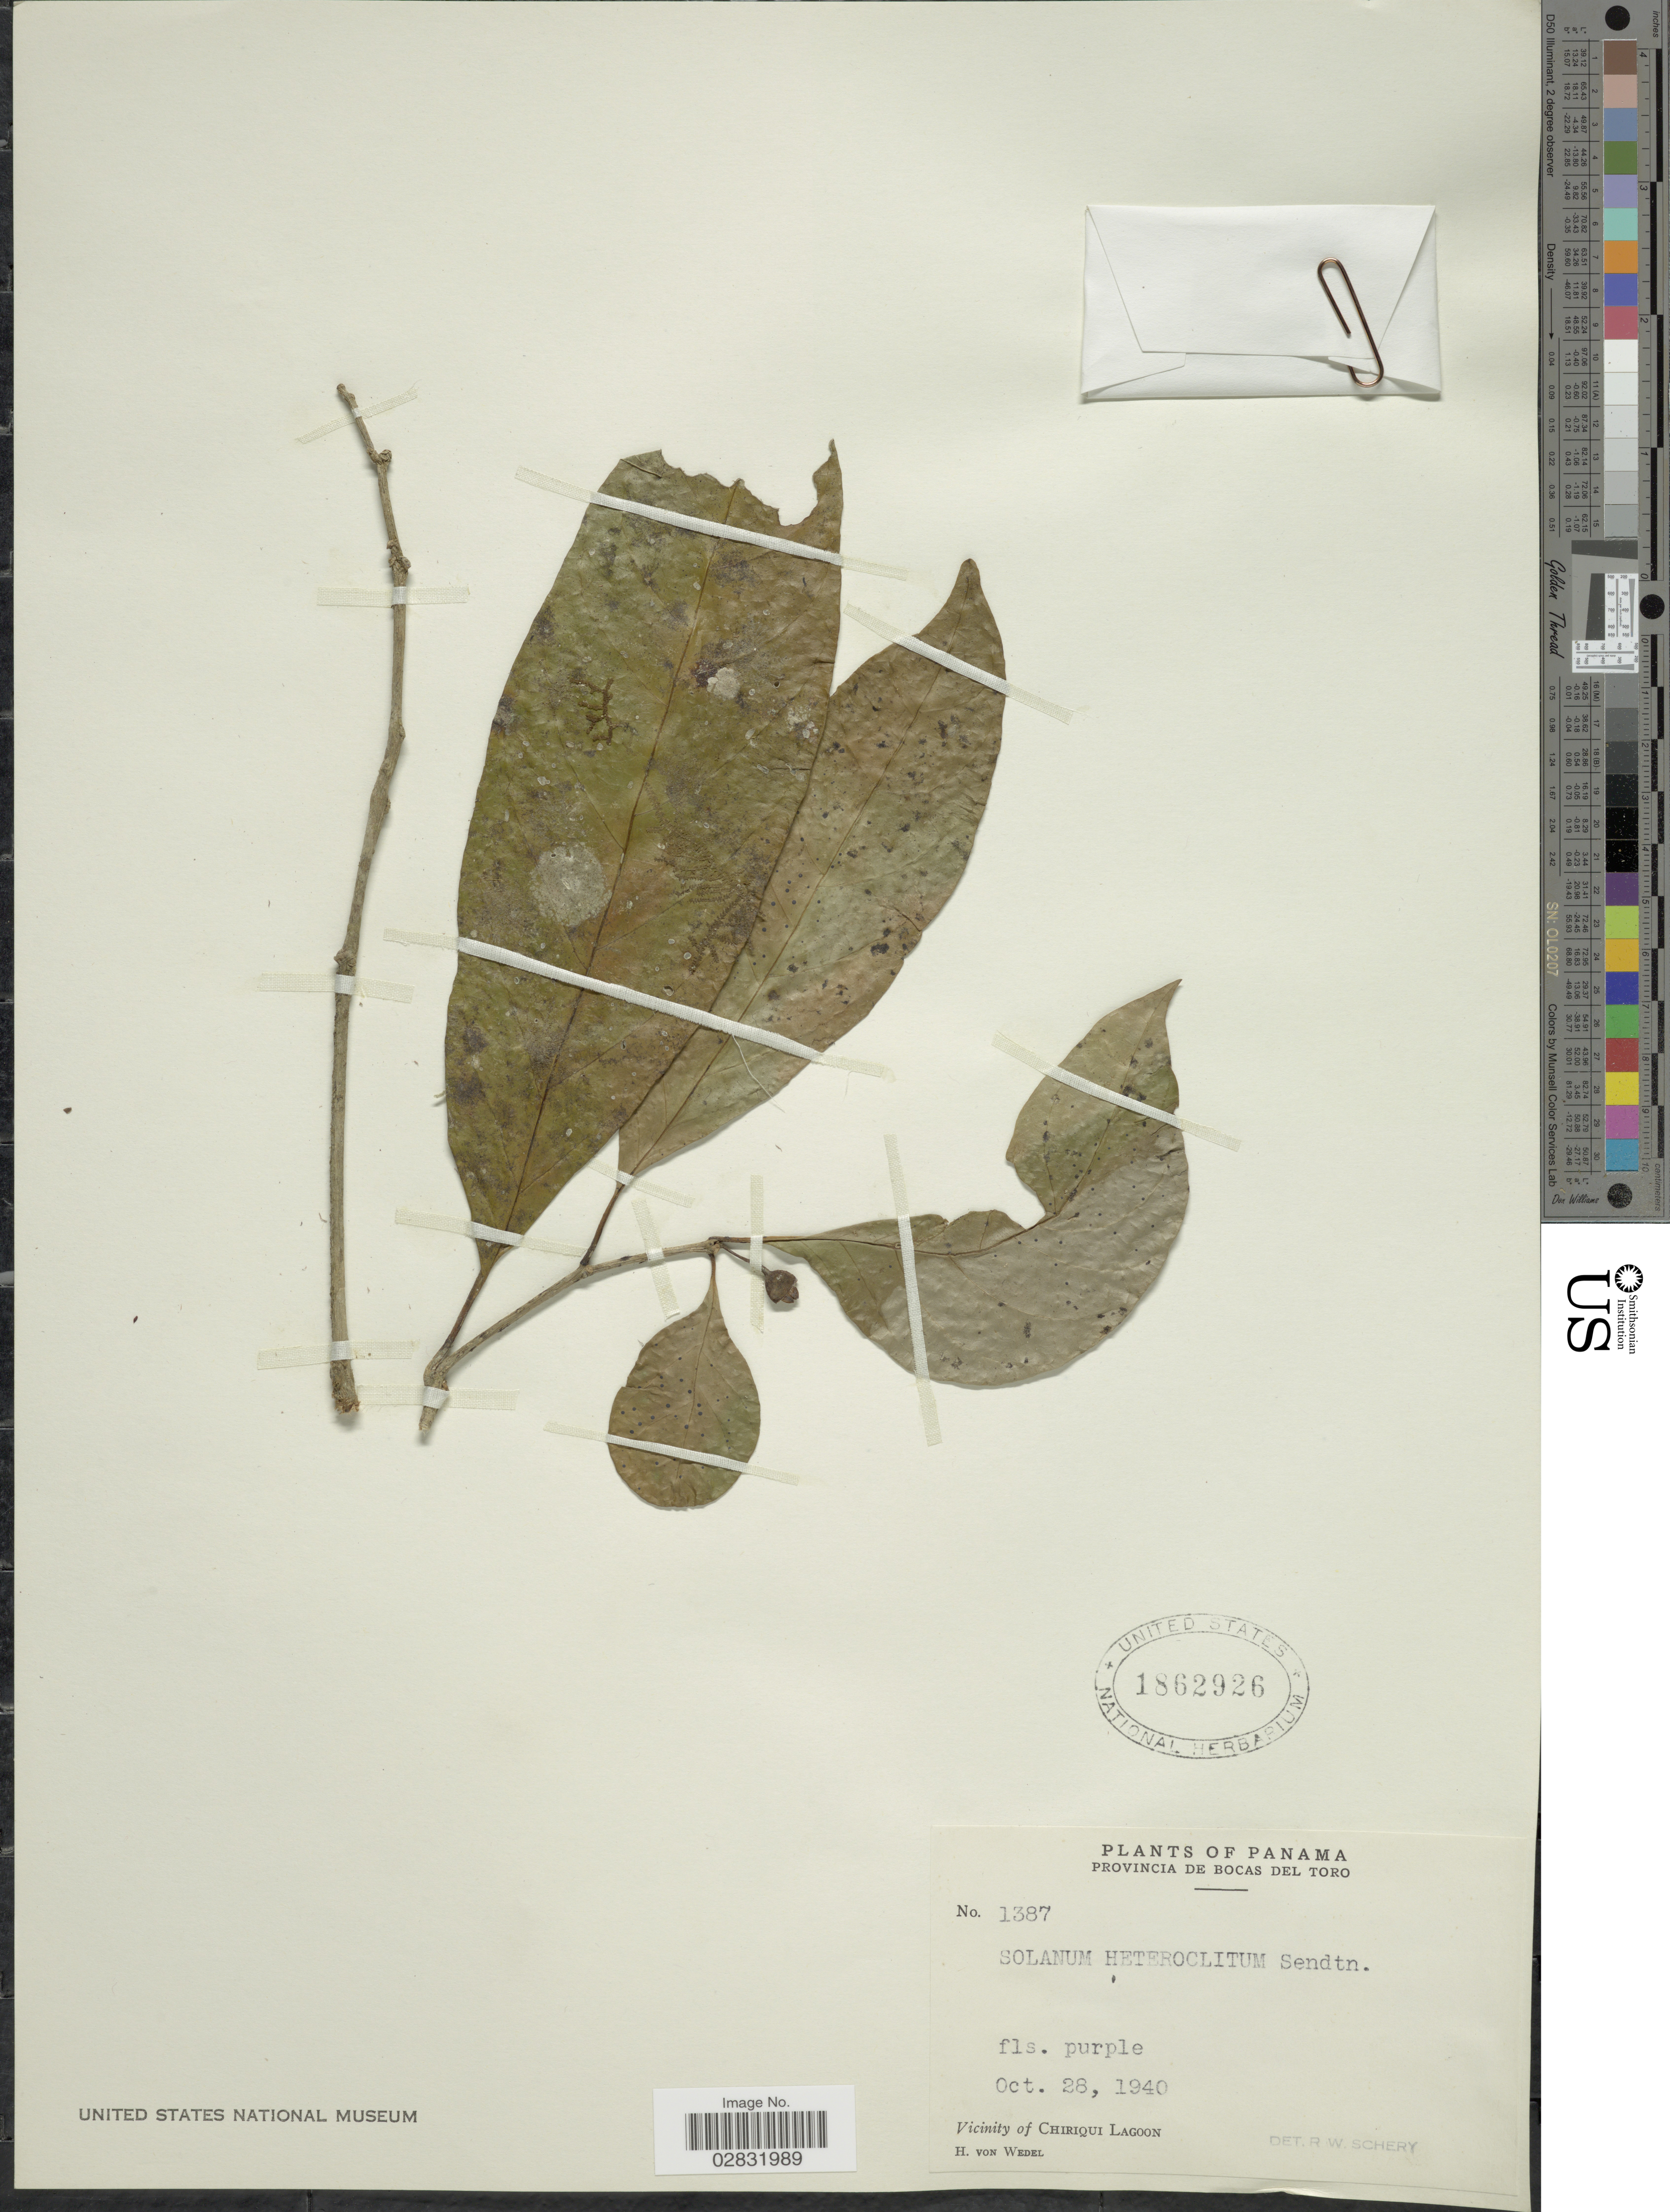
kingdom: Plantae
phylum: Tracheophyta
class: Magnoliopsida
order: Solanales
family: Solanaceae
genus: Solanum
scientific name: Solanum heteroclitum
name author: Sendtn.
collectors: H. von Wedel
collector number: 1387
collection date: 1940-10-28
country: Panama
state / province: Bocas del Toro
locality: Vicinity of Chiriqui Lagoon.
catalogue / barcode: US 1862926